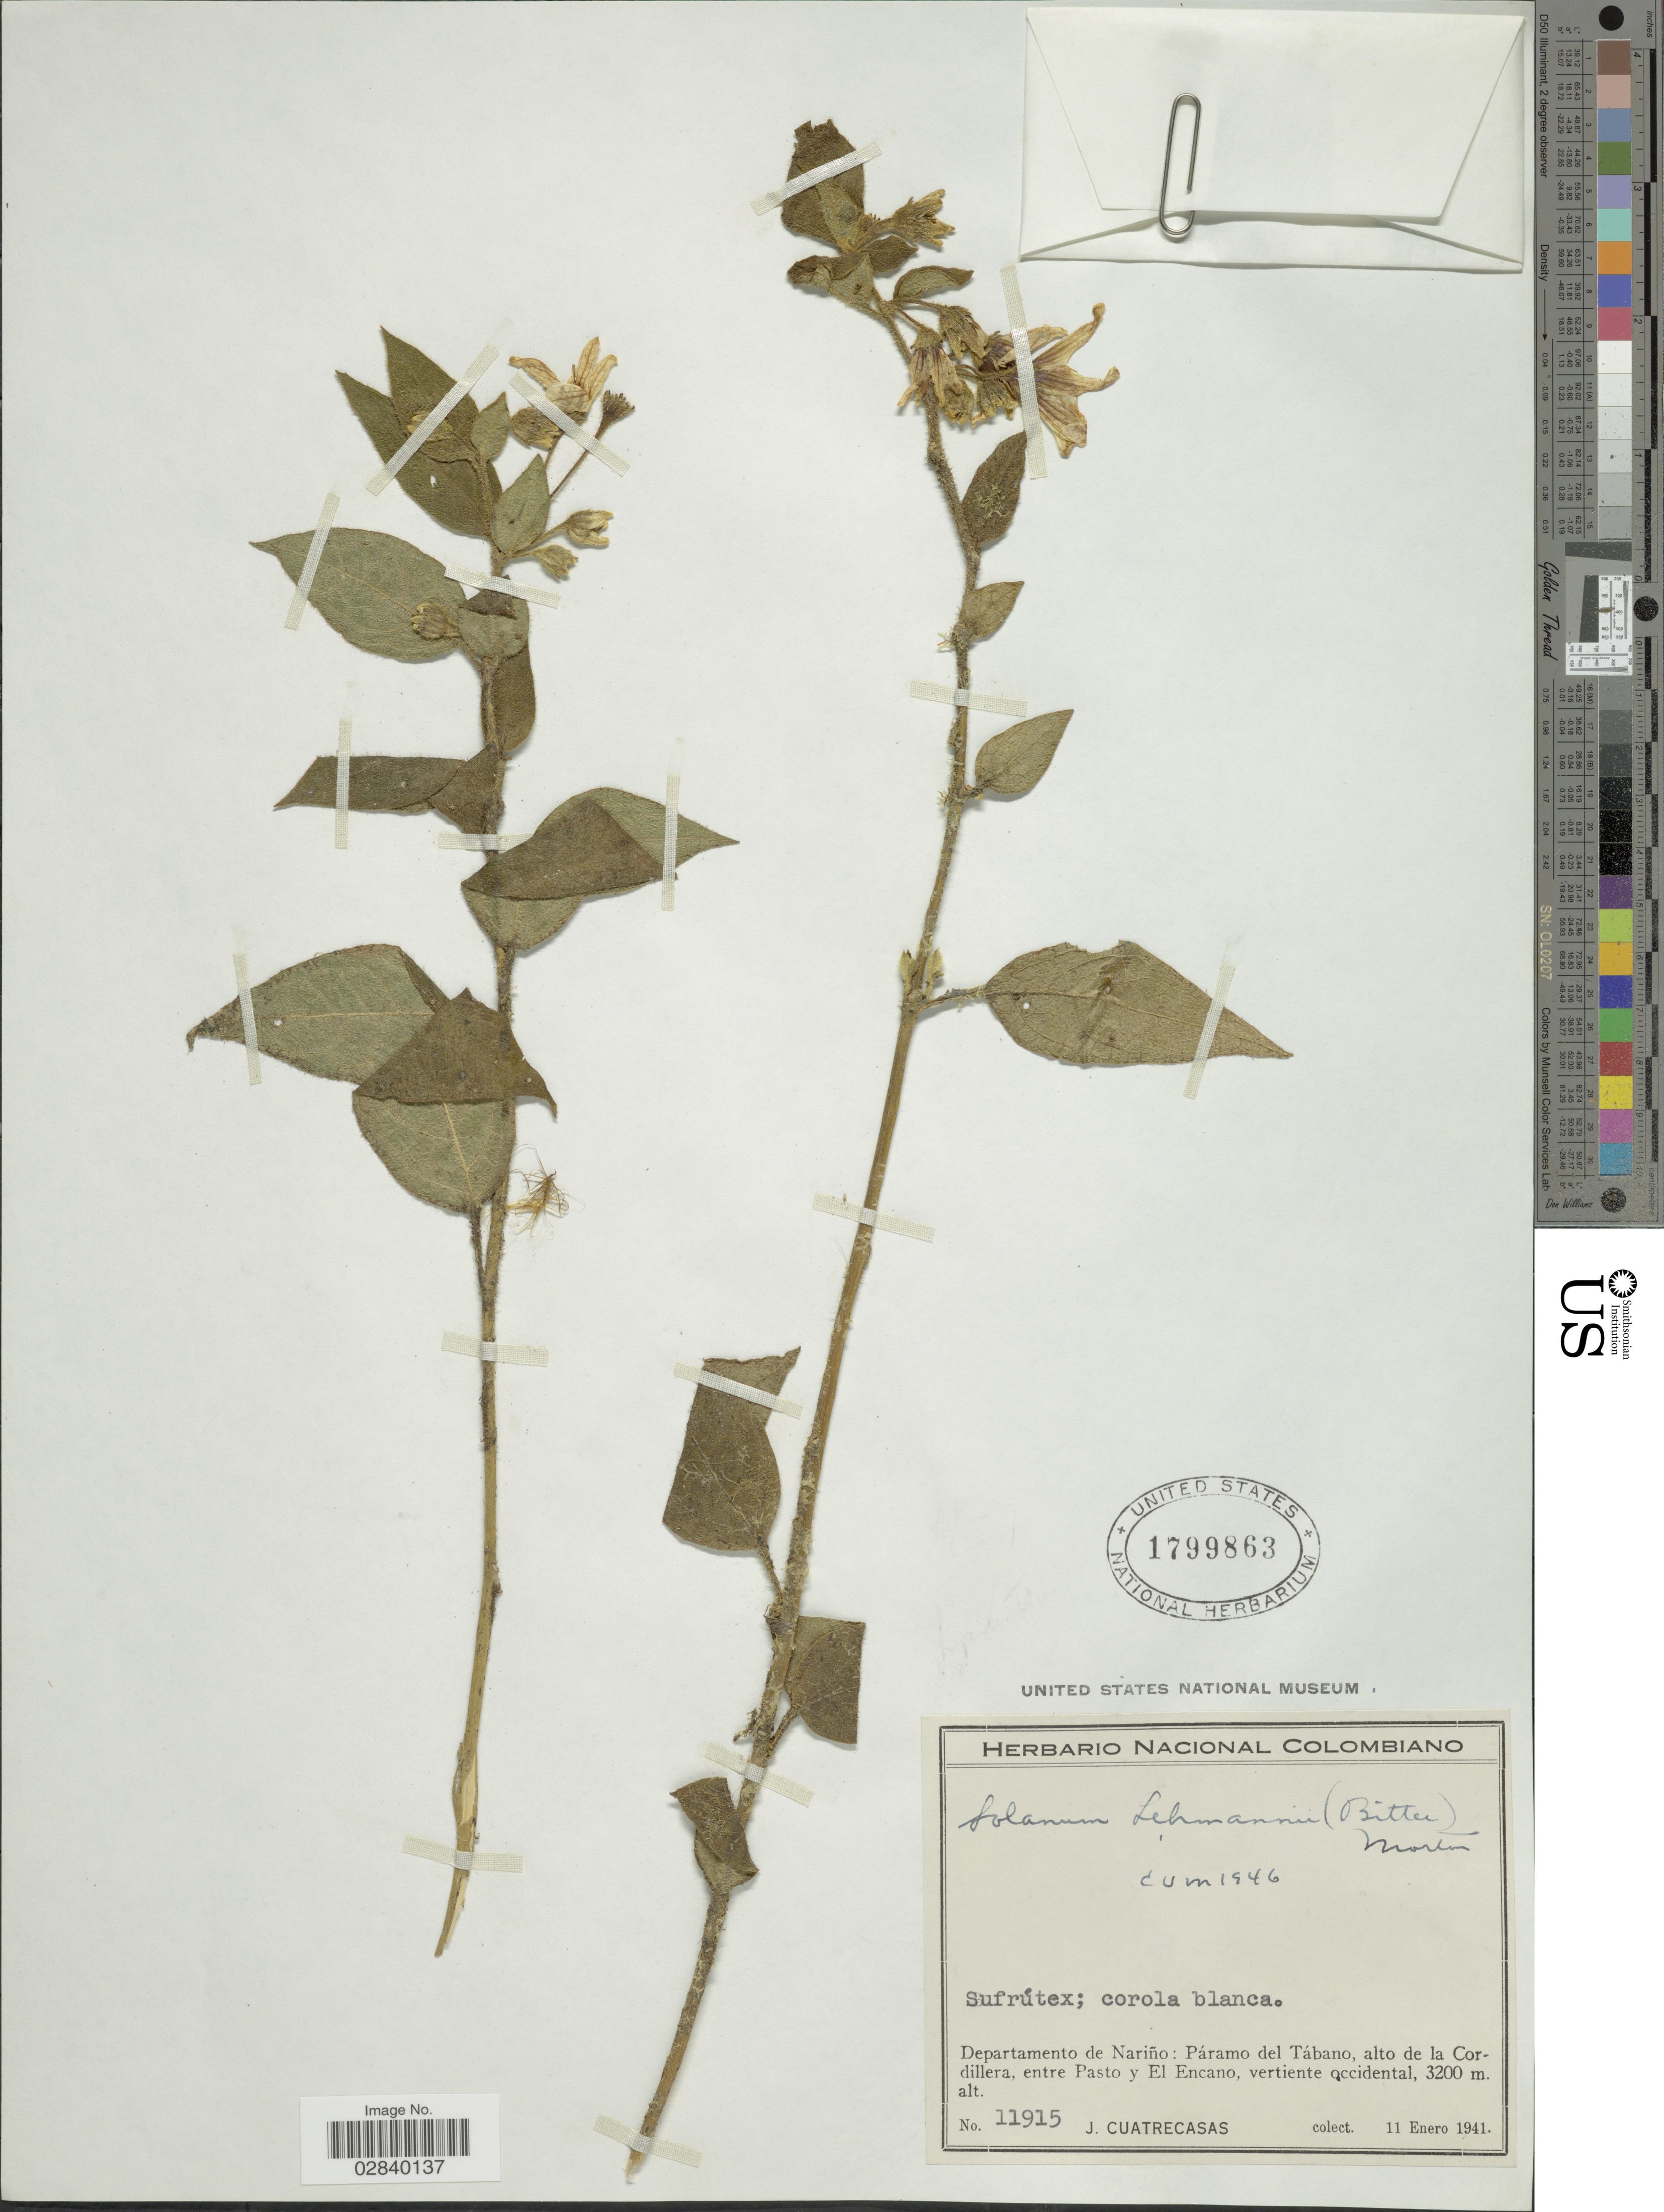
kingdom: Plantae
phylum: Tracheophyta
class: Magnoliopsida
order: Solanales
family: Solanaceae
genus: Lycianthes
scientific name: Lycianthes acutifolia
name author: (Ruiz & Pav.) Bitter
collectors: J. Cuatrecasas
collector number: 11915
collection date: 1941-01-11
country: Colombia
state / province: Nariño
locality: Departamento de Nariño: Páramo del Tábano, alto de la Cordillera, entre Pasto y El Encano, vertiente occidental.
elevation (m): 3200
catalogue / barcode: US 1799863